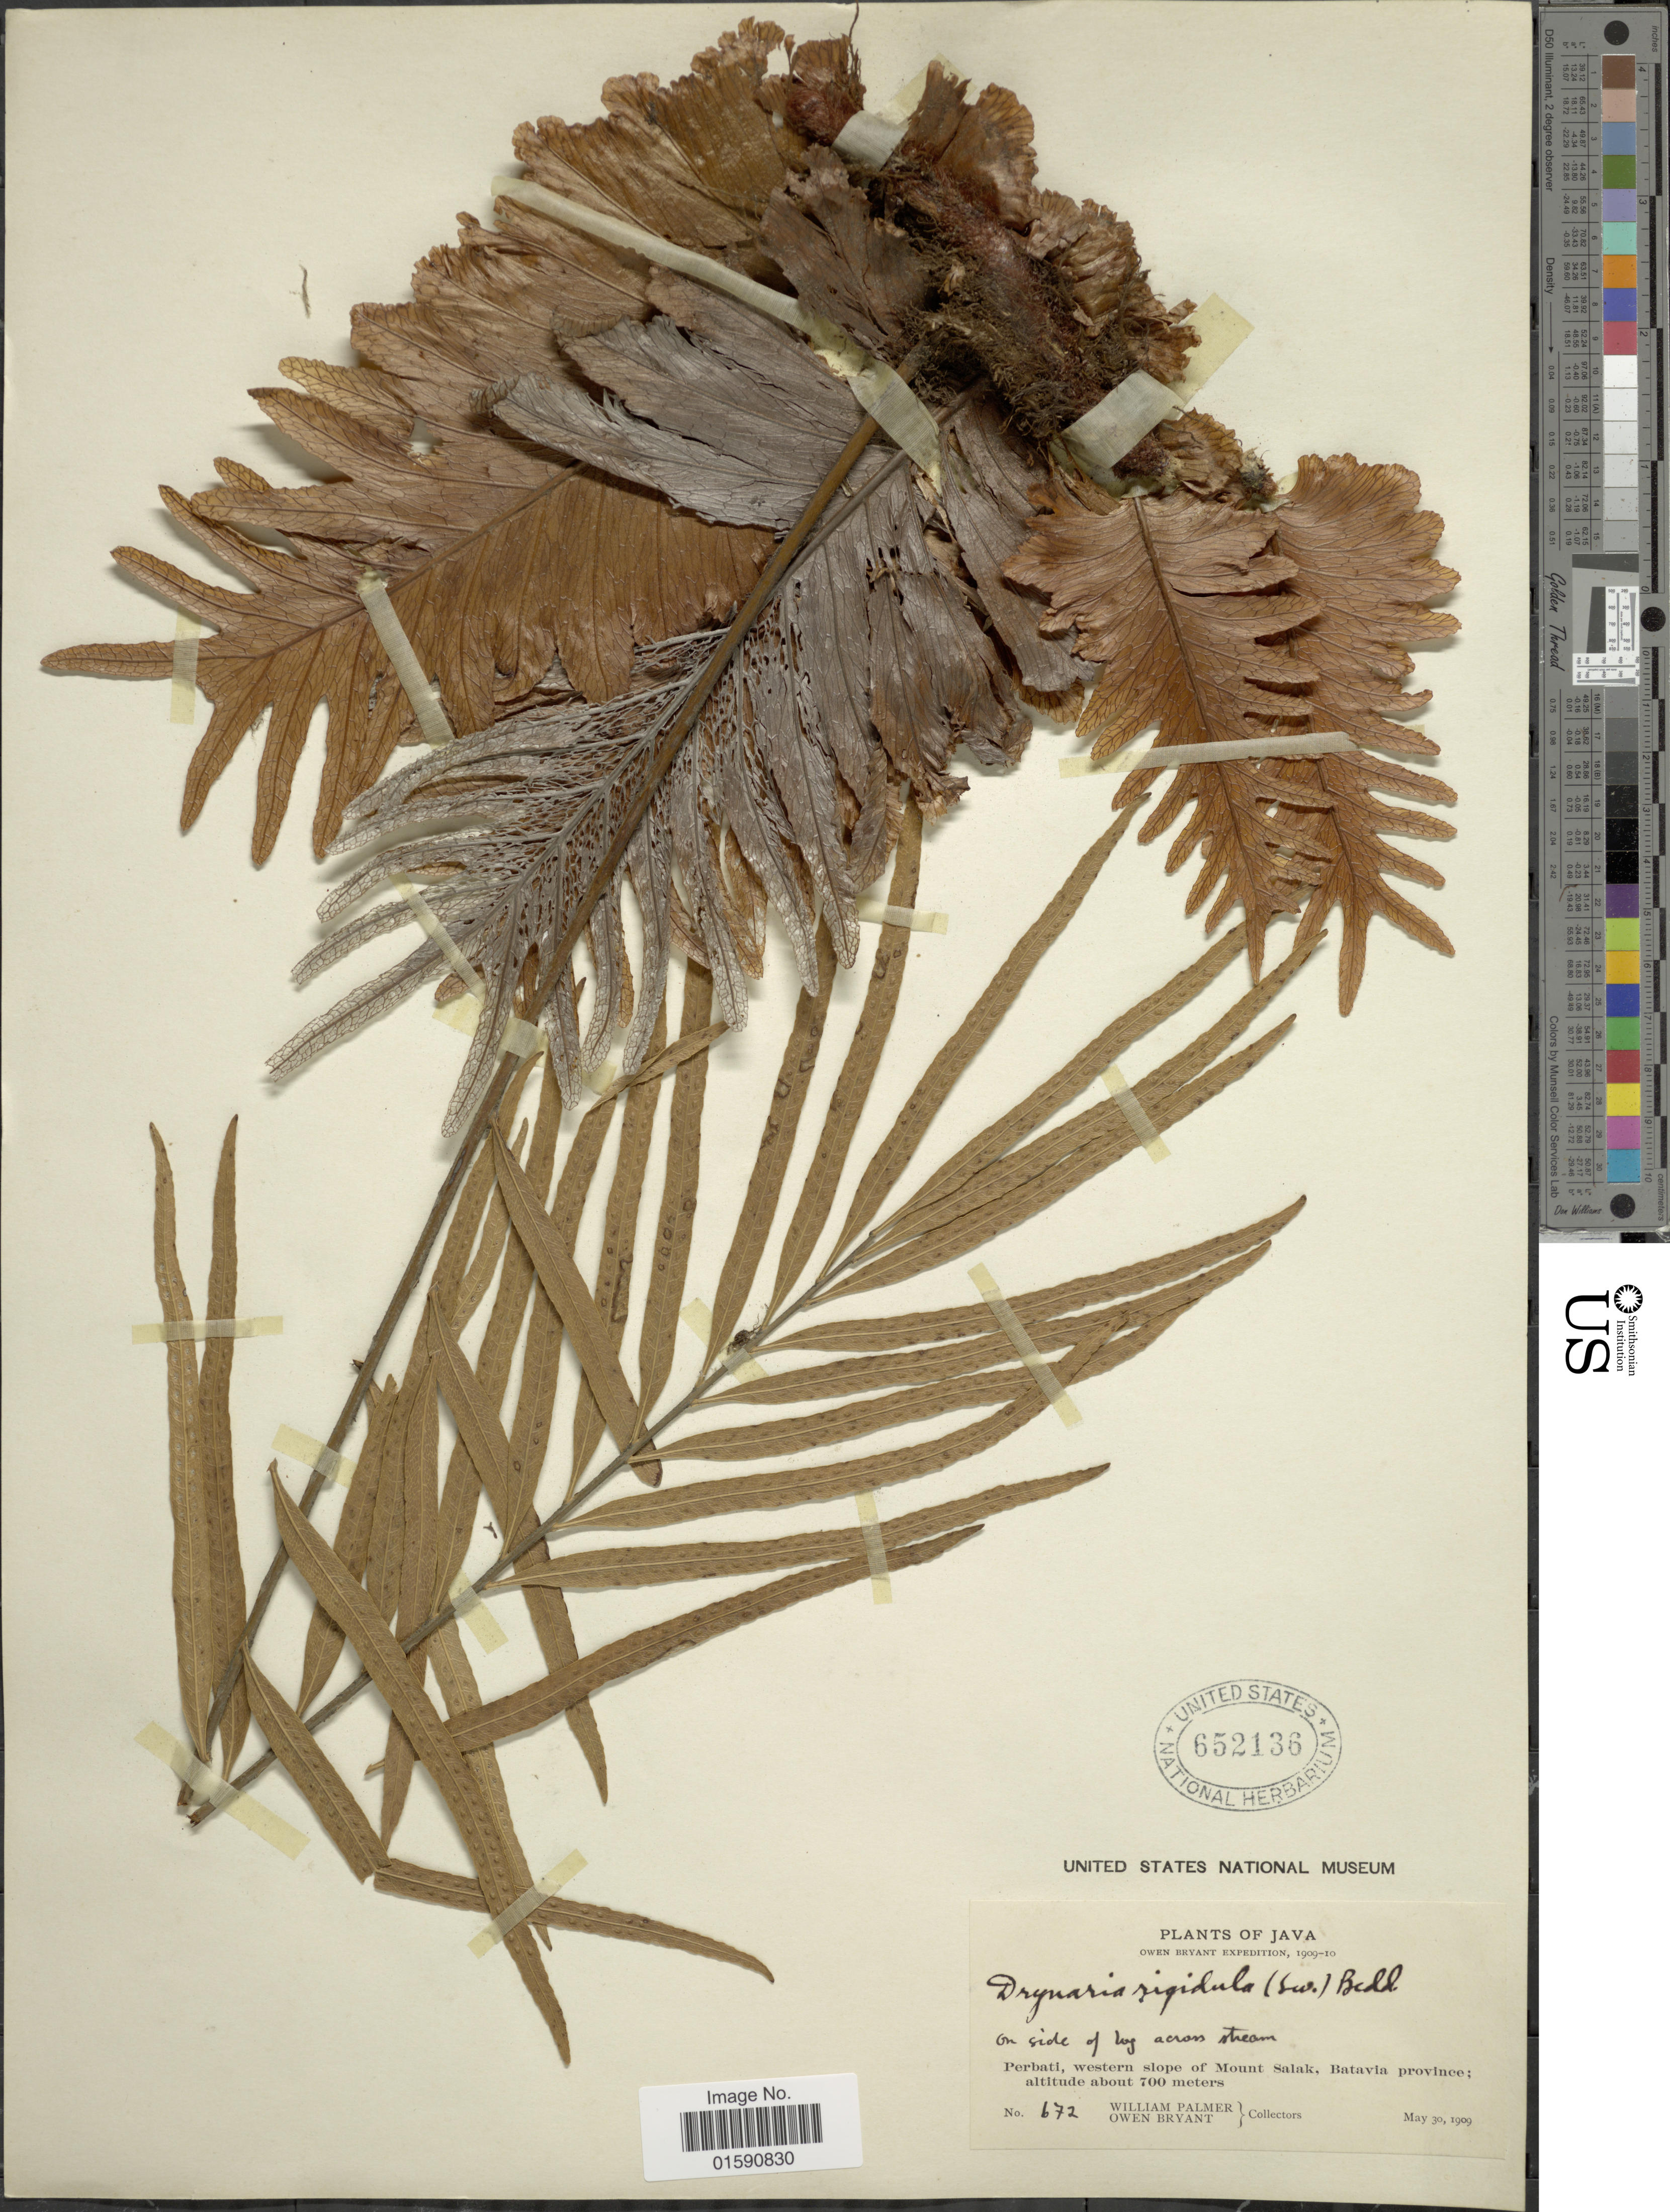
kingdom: Plantae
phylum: Tracheophyta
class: Polypodiopsida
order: Polypodiales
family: Polypodiaceae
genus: Drynaria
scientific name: Drynaria rigidula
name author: (Sw.) Bedd.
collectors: W. Palmer & O. Bryant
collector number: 672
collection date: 1909-05-30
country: Indonesia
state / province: Java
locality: Perbati, western slope of Mount salak, Batavia province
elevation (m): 700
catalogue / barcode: US 652136